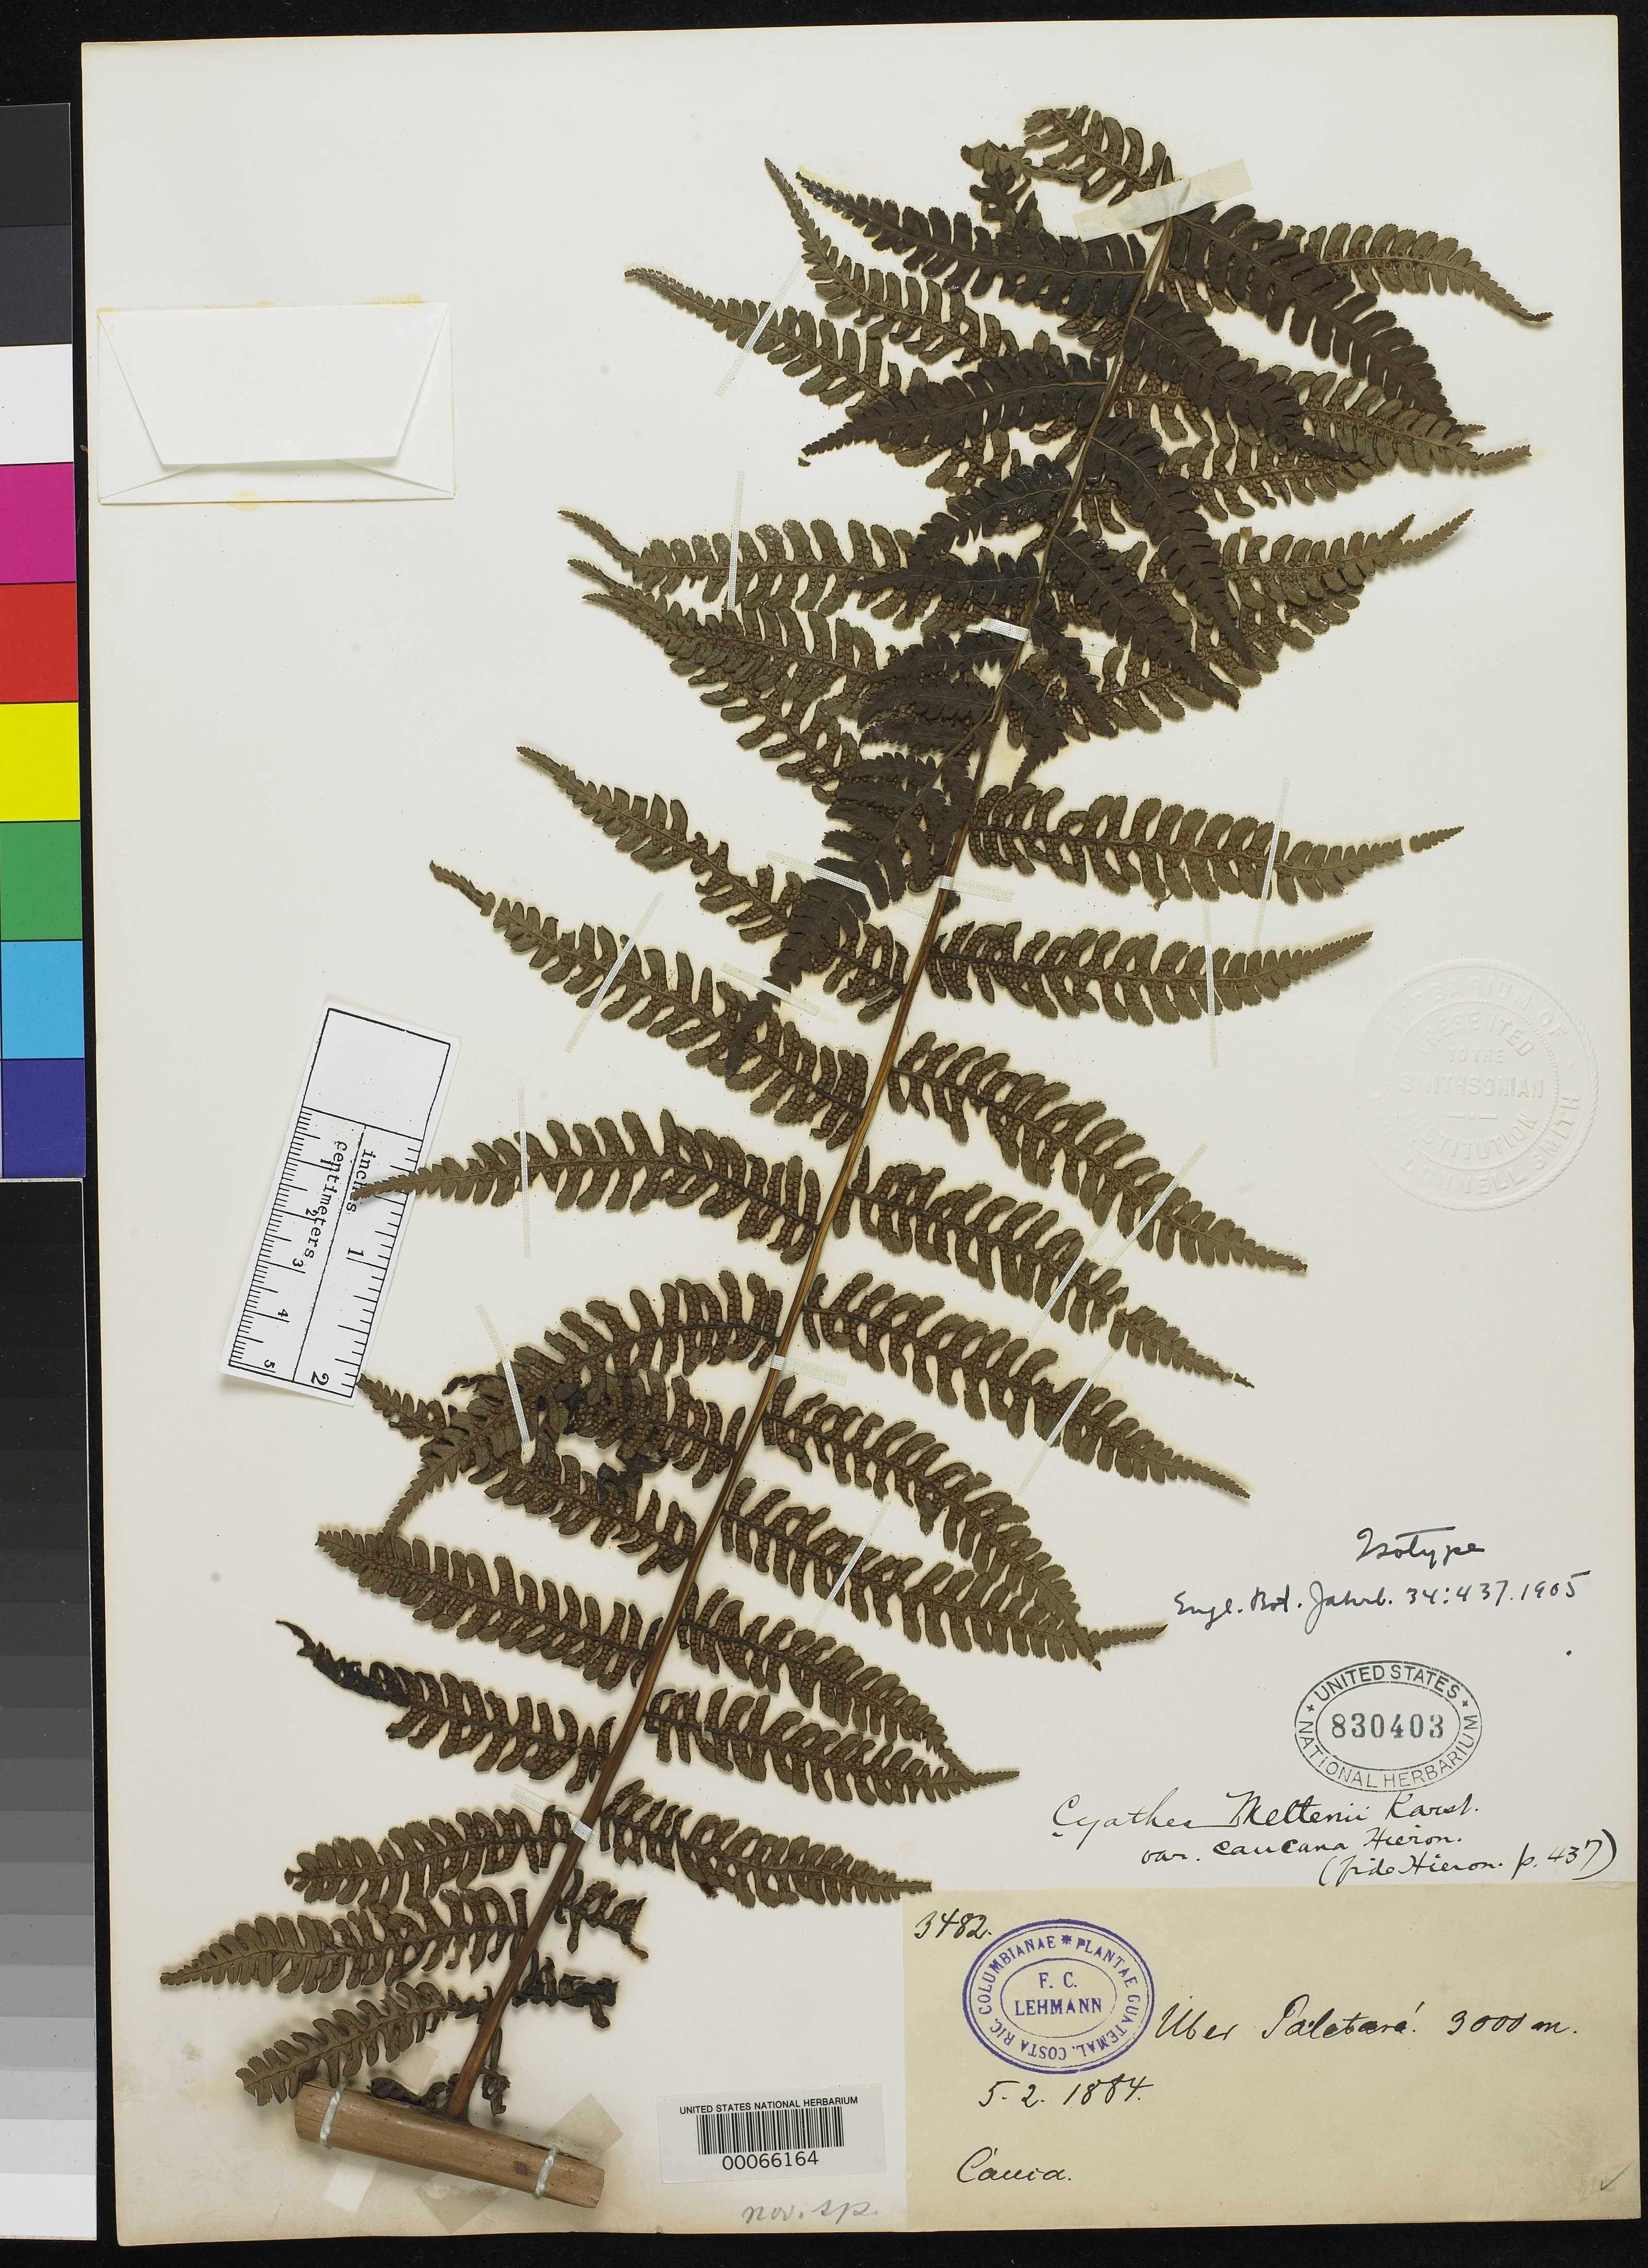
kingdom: Plantae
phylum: Tracheophyta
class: Polypodiopsida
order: Cyatheales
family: Cyatheaceae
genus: Cyathea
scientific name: Cyathea mettenii var. caucana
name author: Hieron.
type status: Isotype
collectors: F. C. Lehmann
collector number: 3482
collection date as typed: Feb 1884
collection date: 1884-02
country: Colombia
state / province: Cauca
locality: Paletara.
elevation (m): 3000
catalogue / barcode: US 830403